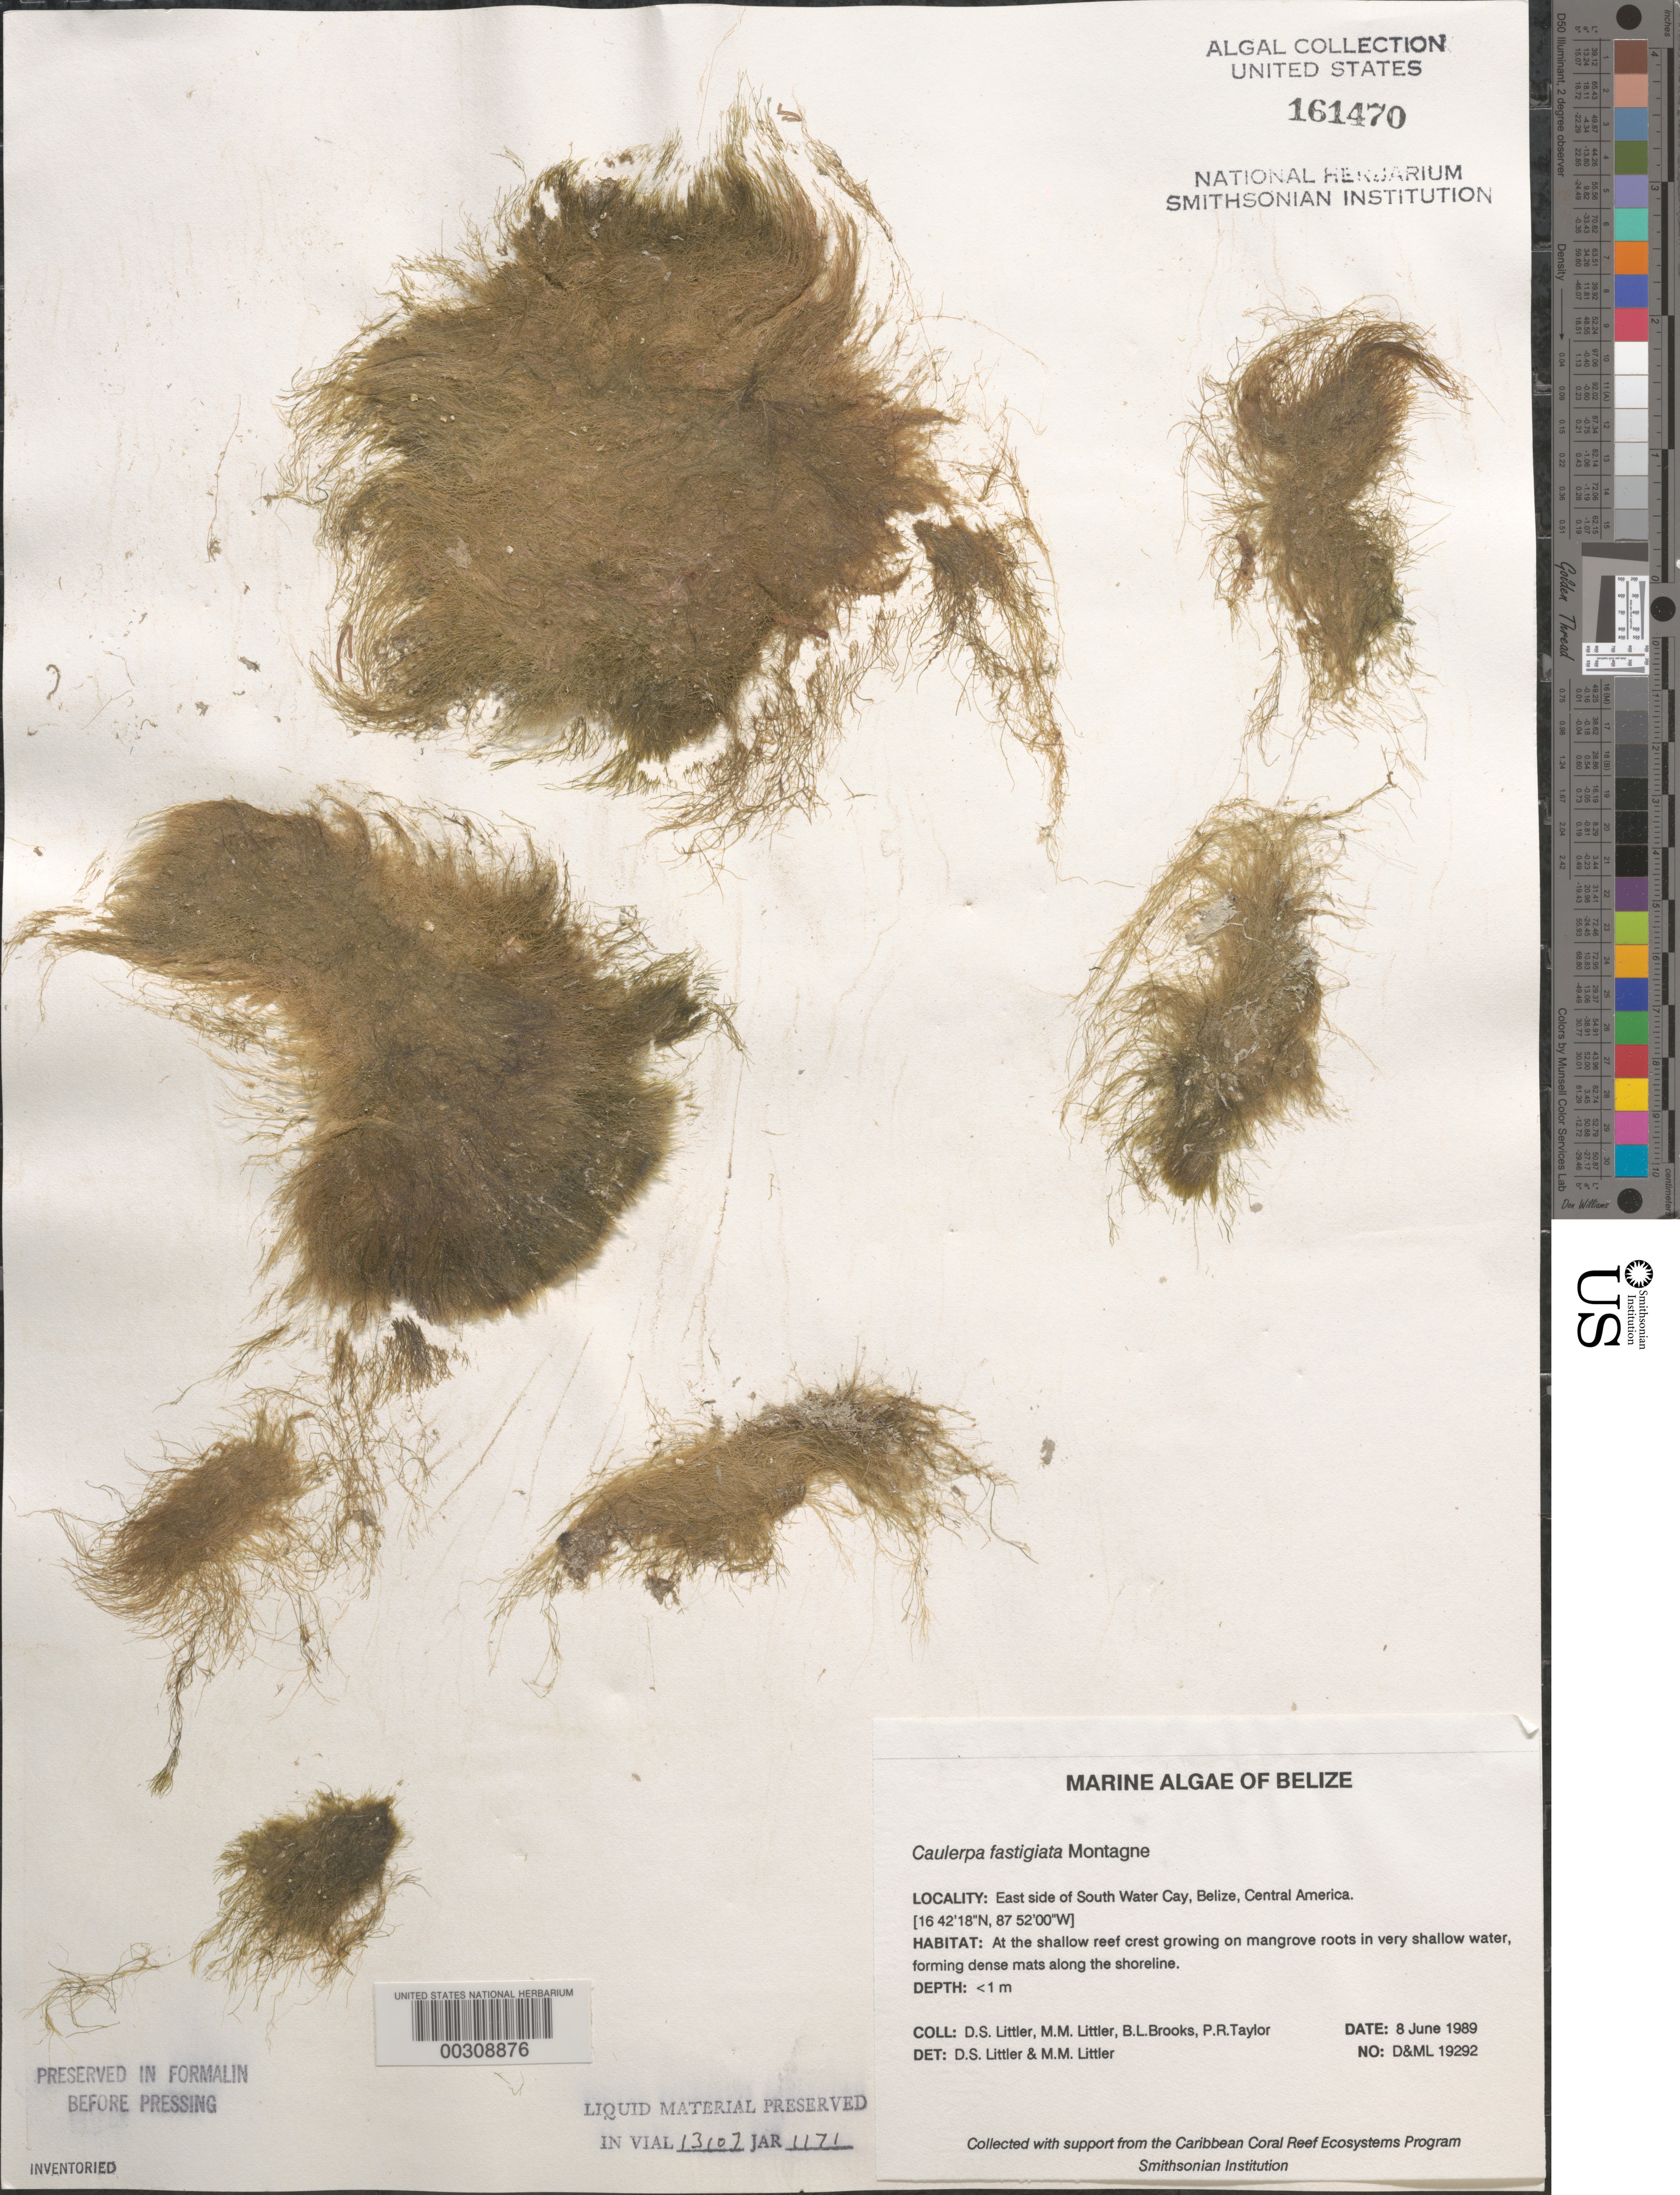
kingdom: Plantae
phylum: Chlorophyta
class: Ulvophyceae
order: Bryopsidales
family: Caulerpaceae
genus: Caulerpa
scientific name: Caulerpa fastigiata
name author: Mont.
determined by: Littler, D. S.; Littler, M. M.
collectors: D. S. Littler, M. M. Littler, B. Brooks & P. R. Taylor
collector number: D&ML 19292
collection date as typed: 08 Jun 1989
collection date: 1989-06-08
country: Belize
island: South Water Cay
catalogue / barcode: US 161470